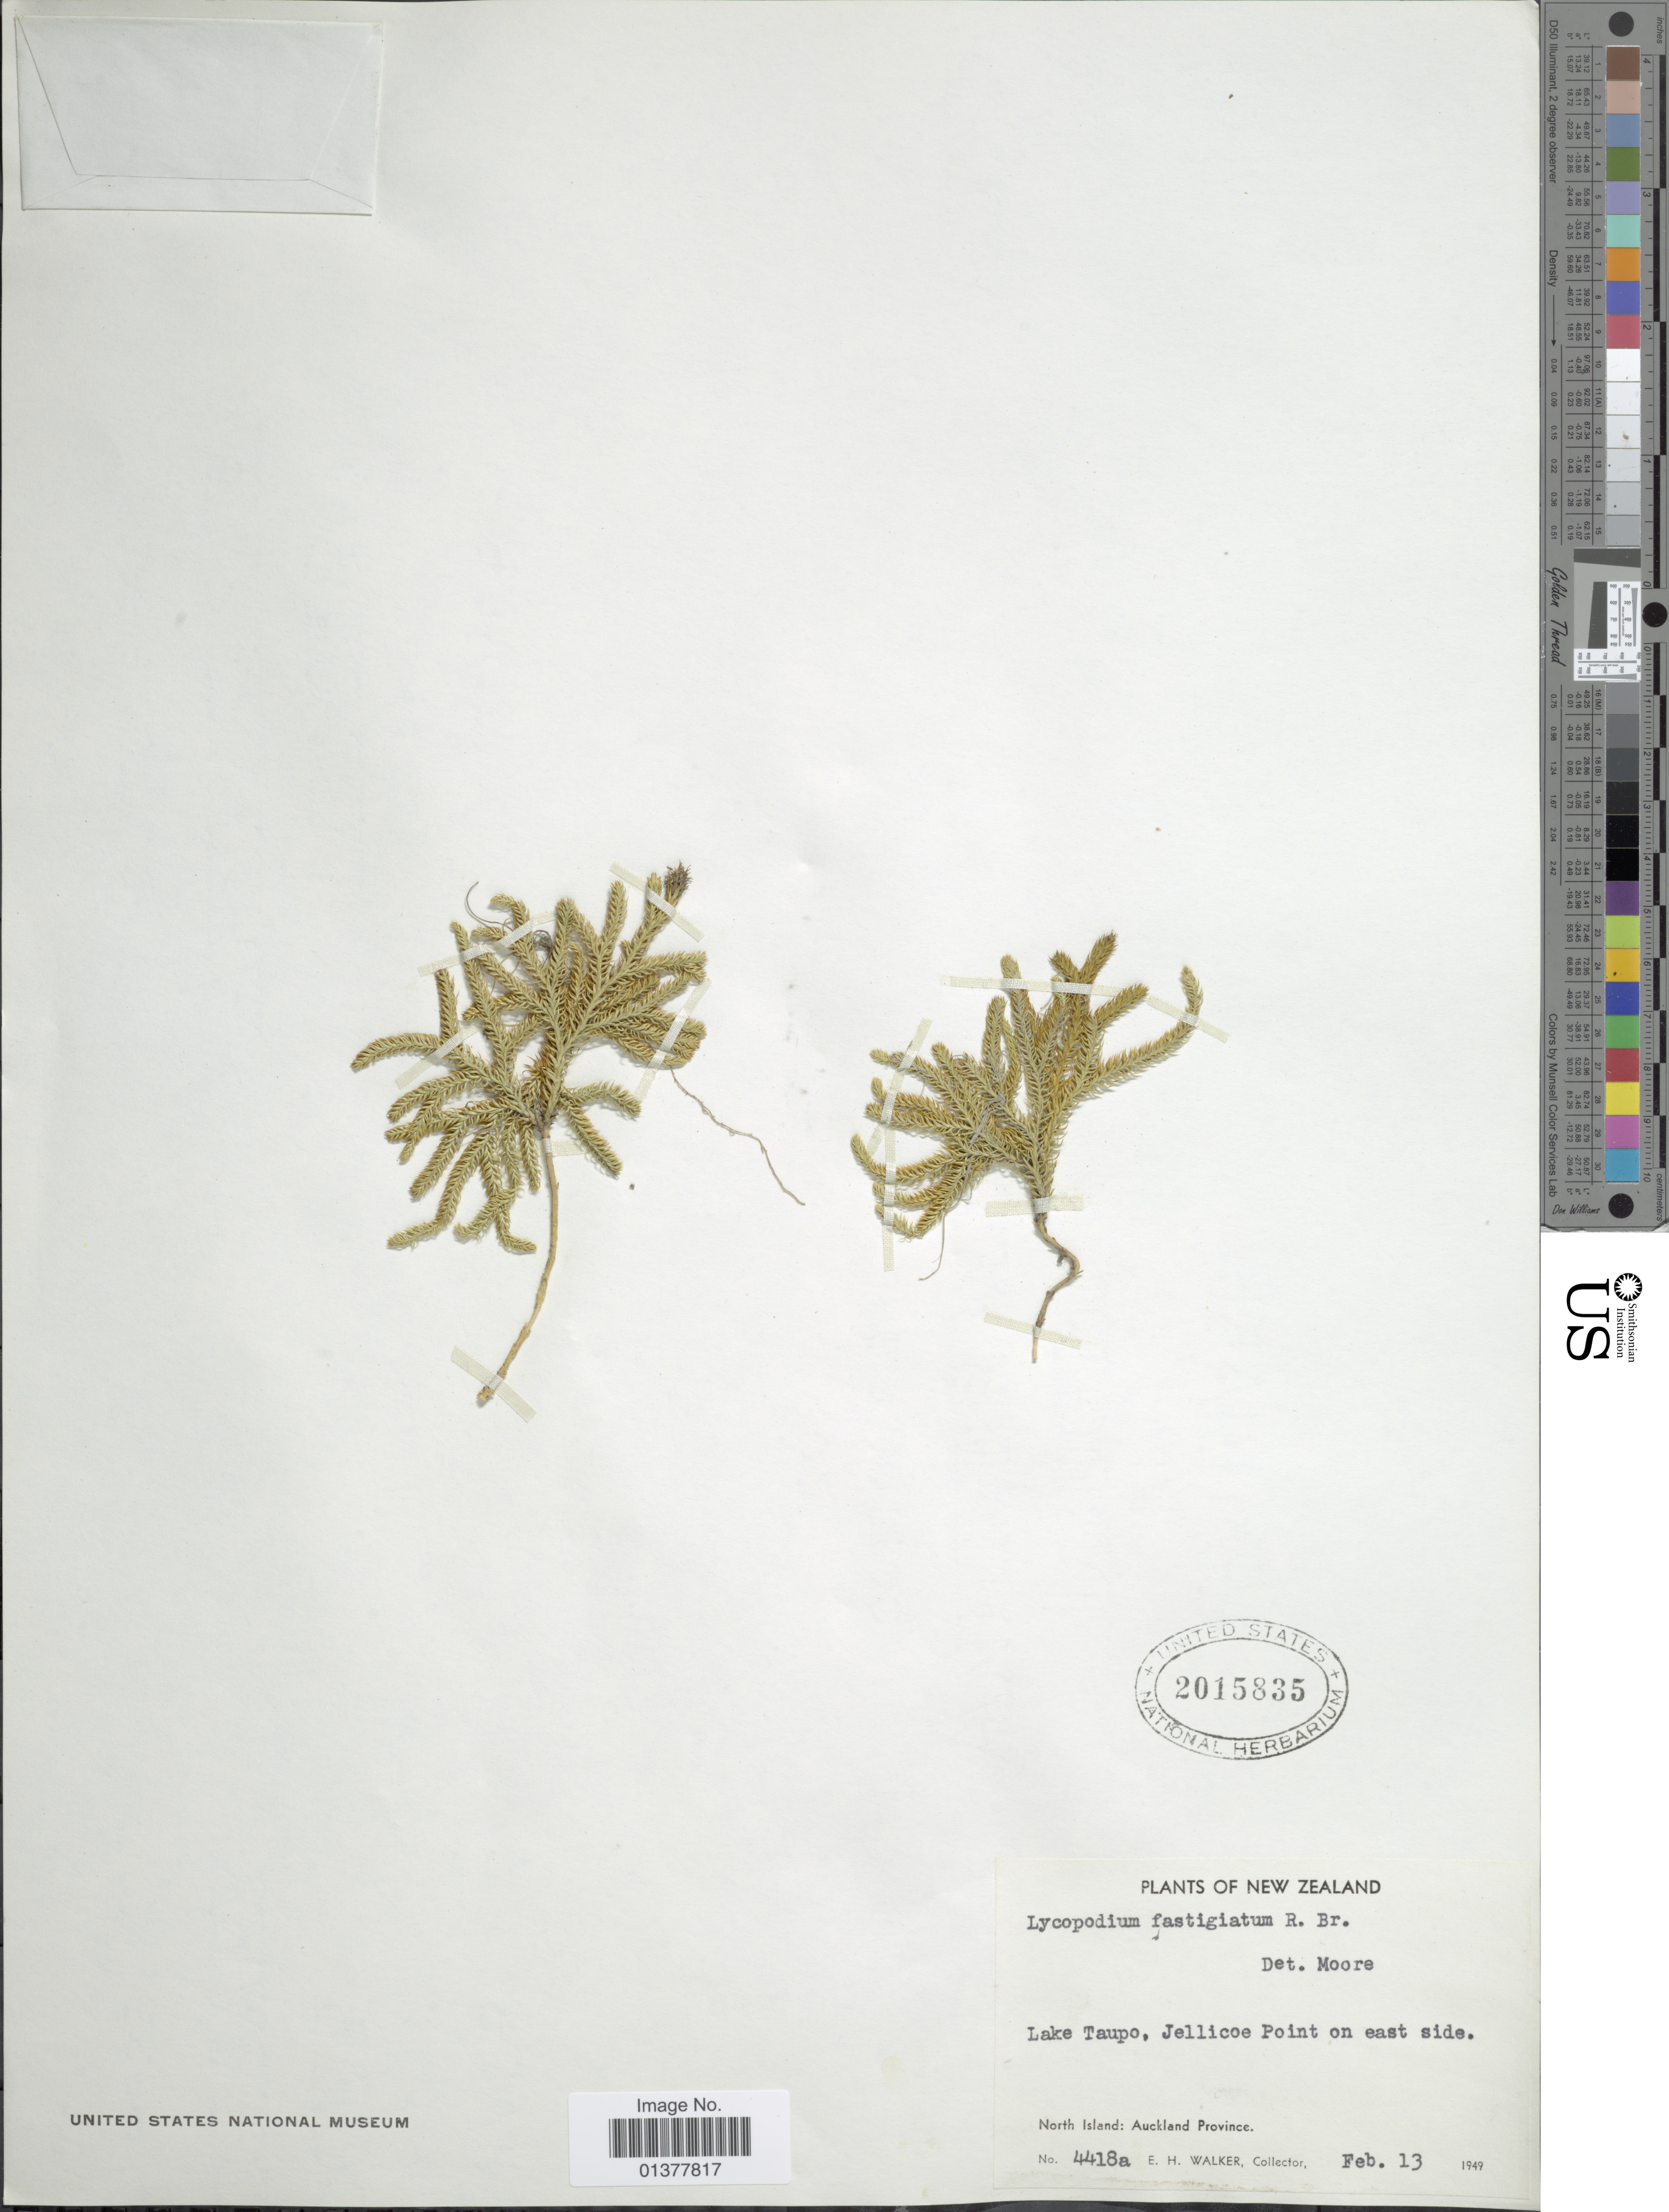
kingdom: Plantae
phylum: Tracheophyta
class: Lycopodiopsida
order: Lycopodiales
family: Lycopodiaceae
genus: Austrolycopodium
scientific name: Austrolycopodium fastigiatum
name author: (R. Br.) Holub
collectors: E. H. Walker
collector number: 4418a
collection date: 1949-02-13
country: New Zealand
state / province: Auckland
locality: Lake Taupo, Jellicoe Point on east side, North island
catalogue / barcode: US 2015835